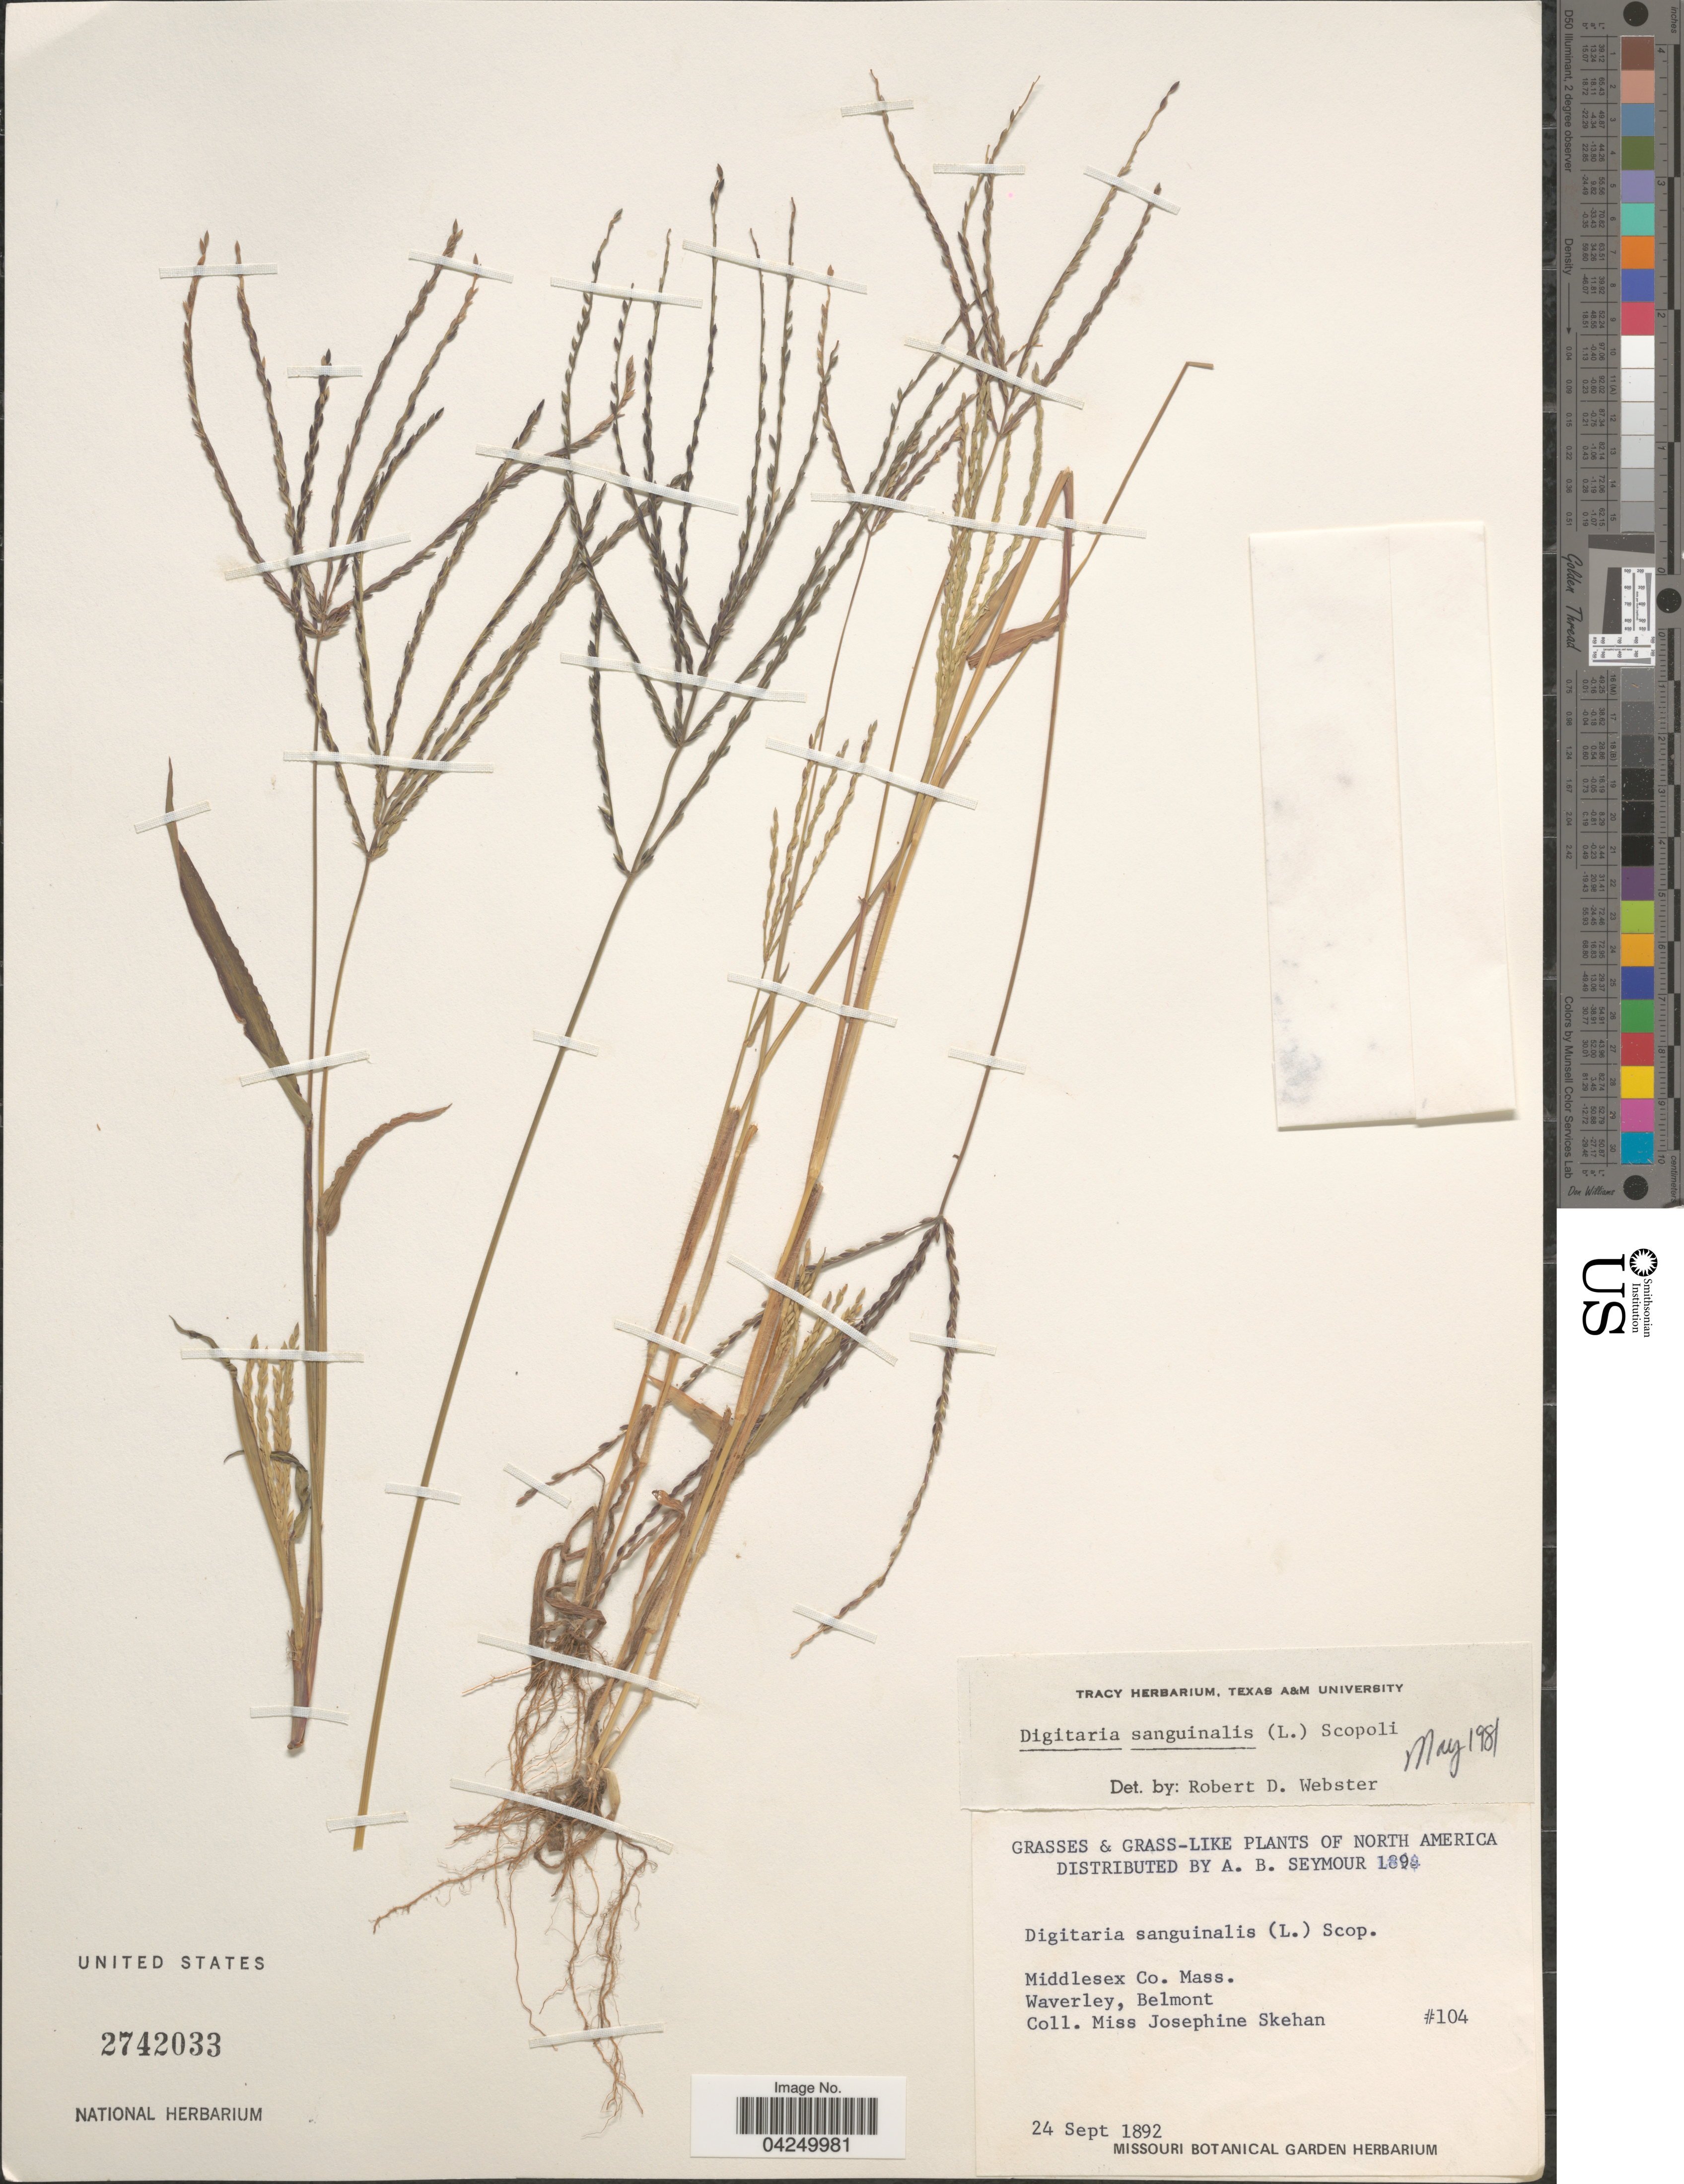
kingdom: Plantae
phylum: Tracheophyta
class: Liliopsida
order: Poales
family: Poaceae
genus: Digitaria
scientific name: Digitaria sanguinalis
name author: (L.) Scop.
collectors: J. Skehan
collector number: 104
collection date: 1892-09-24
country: United States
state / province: Massachusetts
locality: Middlesex Co. Waverley, Belmont.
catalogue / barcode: US 2742033